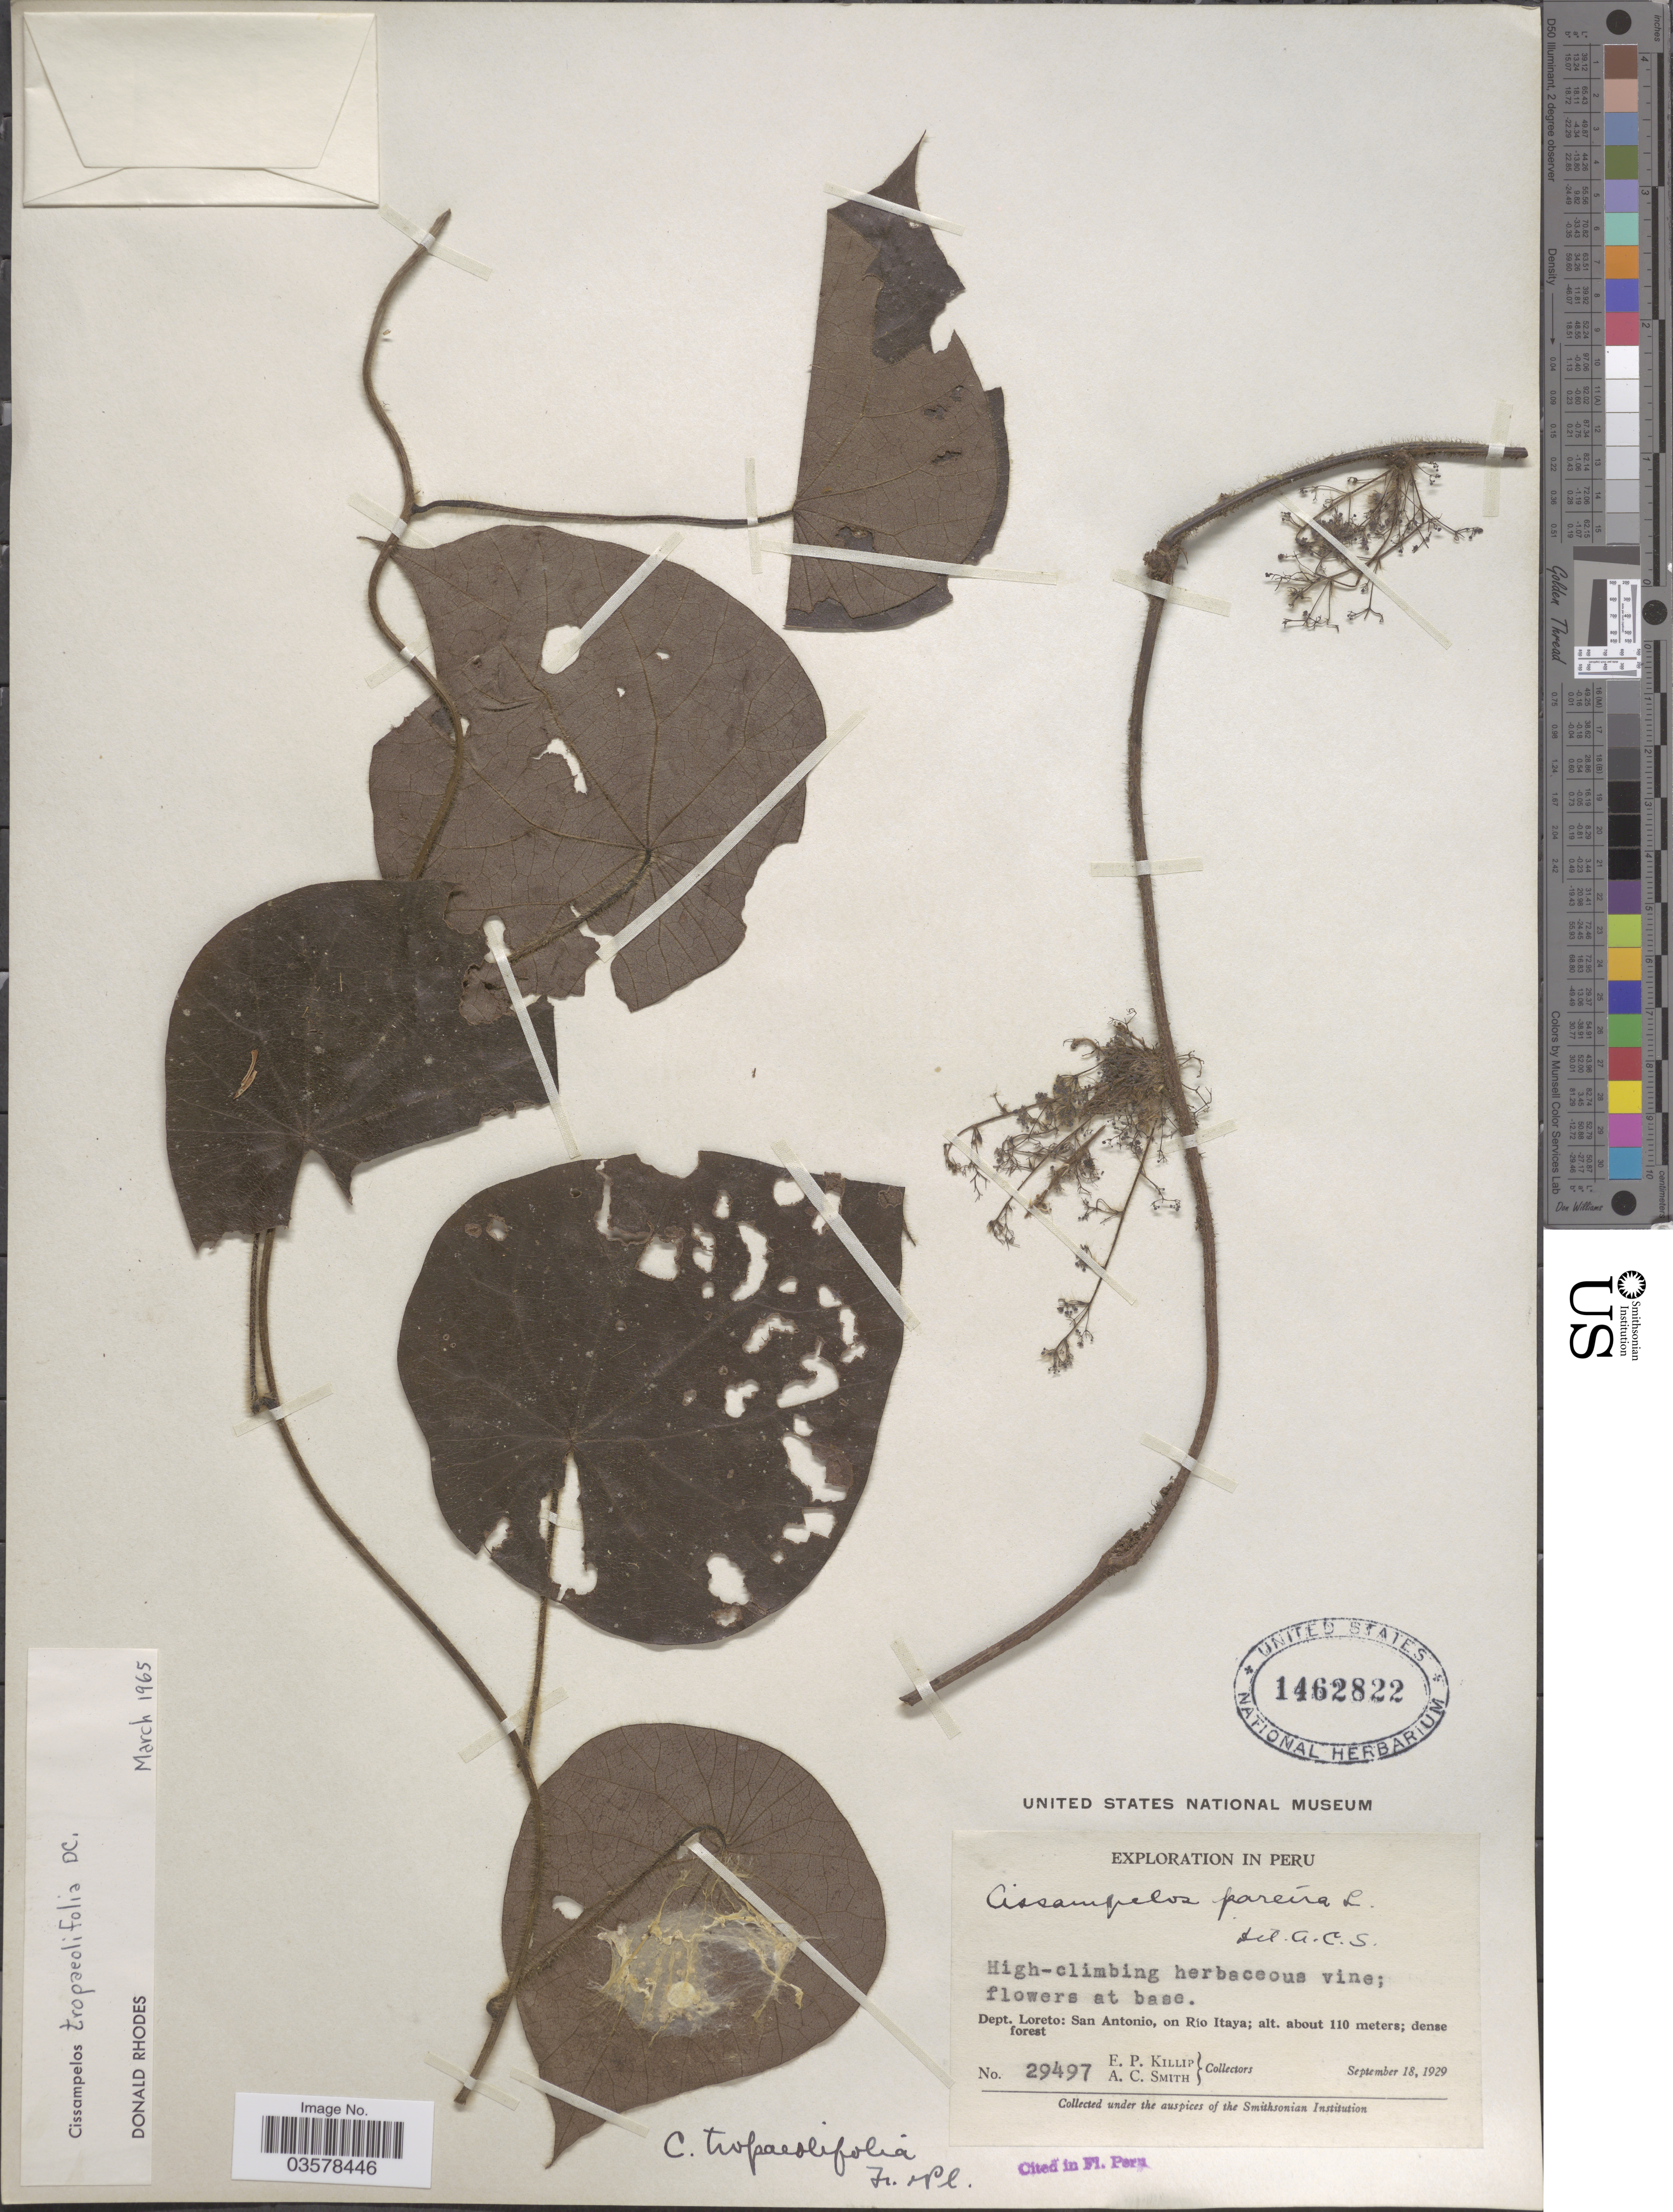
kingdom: Plantae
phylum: Tracheophyta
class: Magnoliopsida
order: Ranunculales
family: Menispermaceae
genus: Cissampelos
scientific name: Cissampelos tropaeolifolia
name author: DC.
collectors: E. P. Killip & A. C. Smith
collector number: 29497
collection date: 1929-09-18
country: Peru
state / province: Loreto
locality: Dept. Loreto: San Antonio, on Rio Itaya, dense forest.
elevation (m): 110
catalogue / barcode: US 1462822